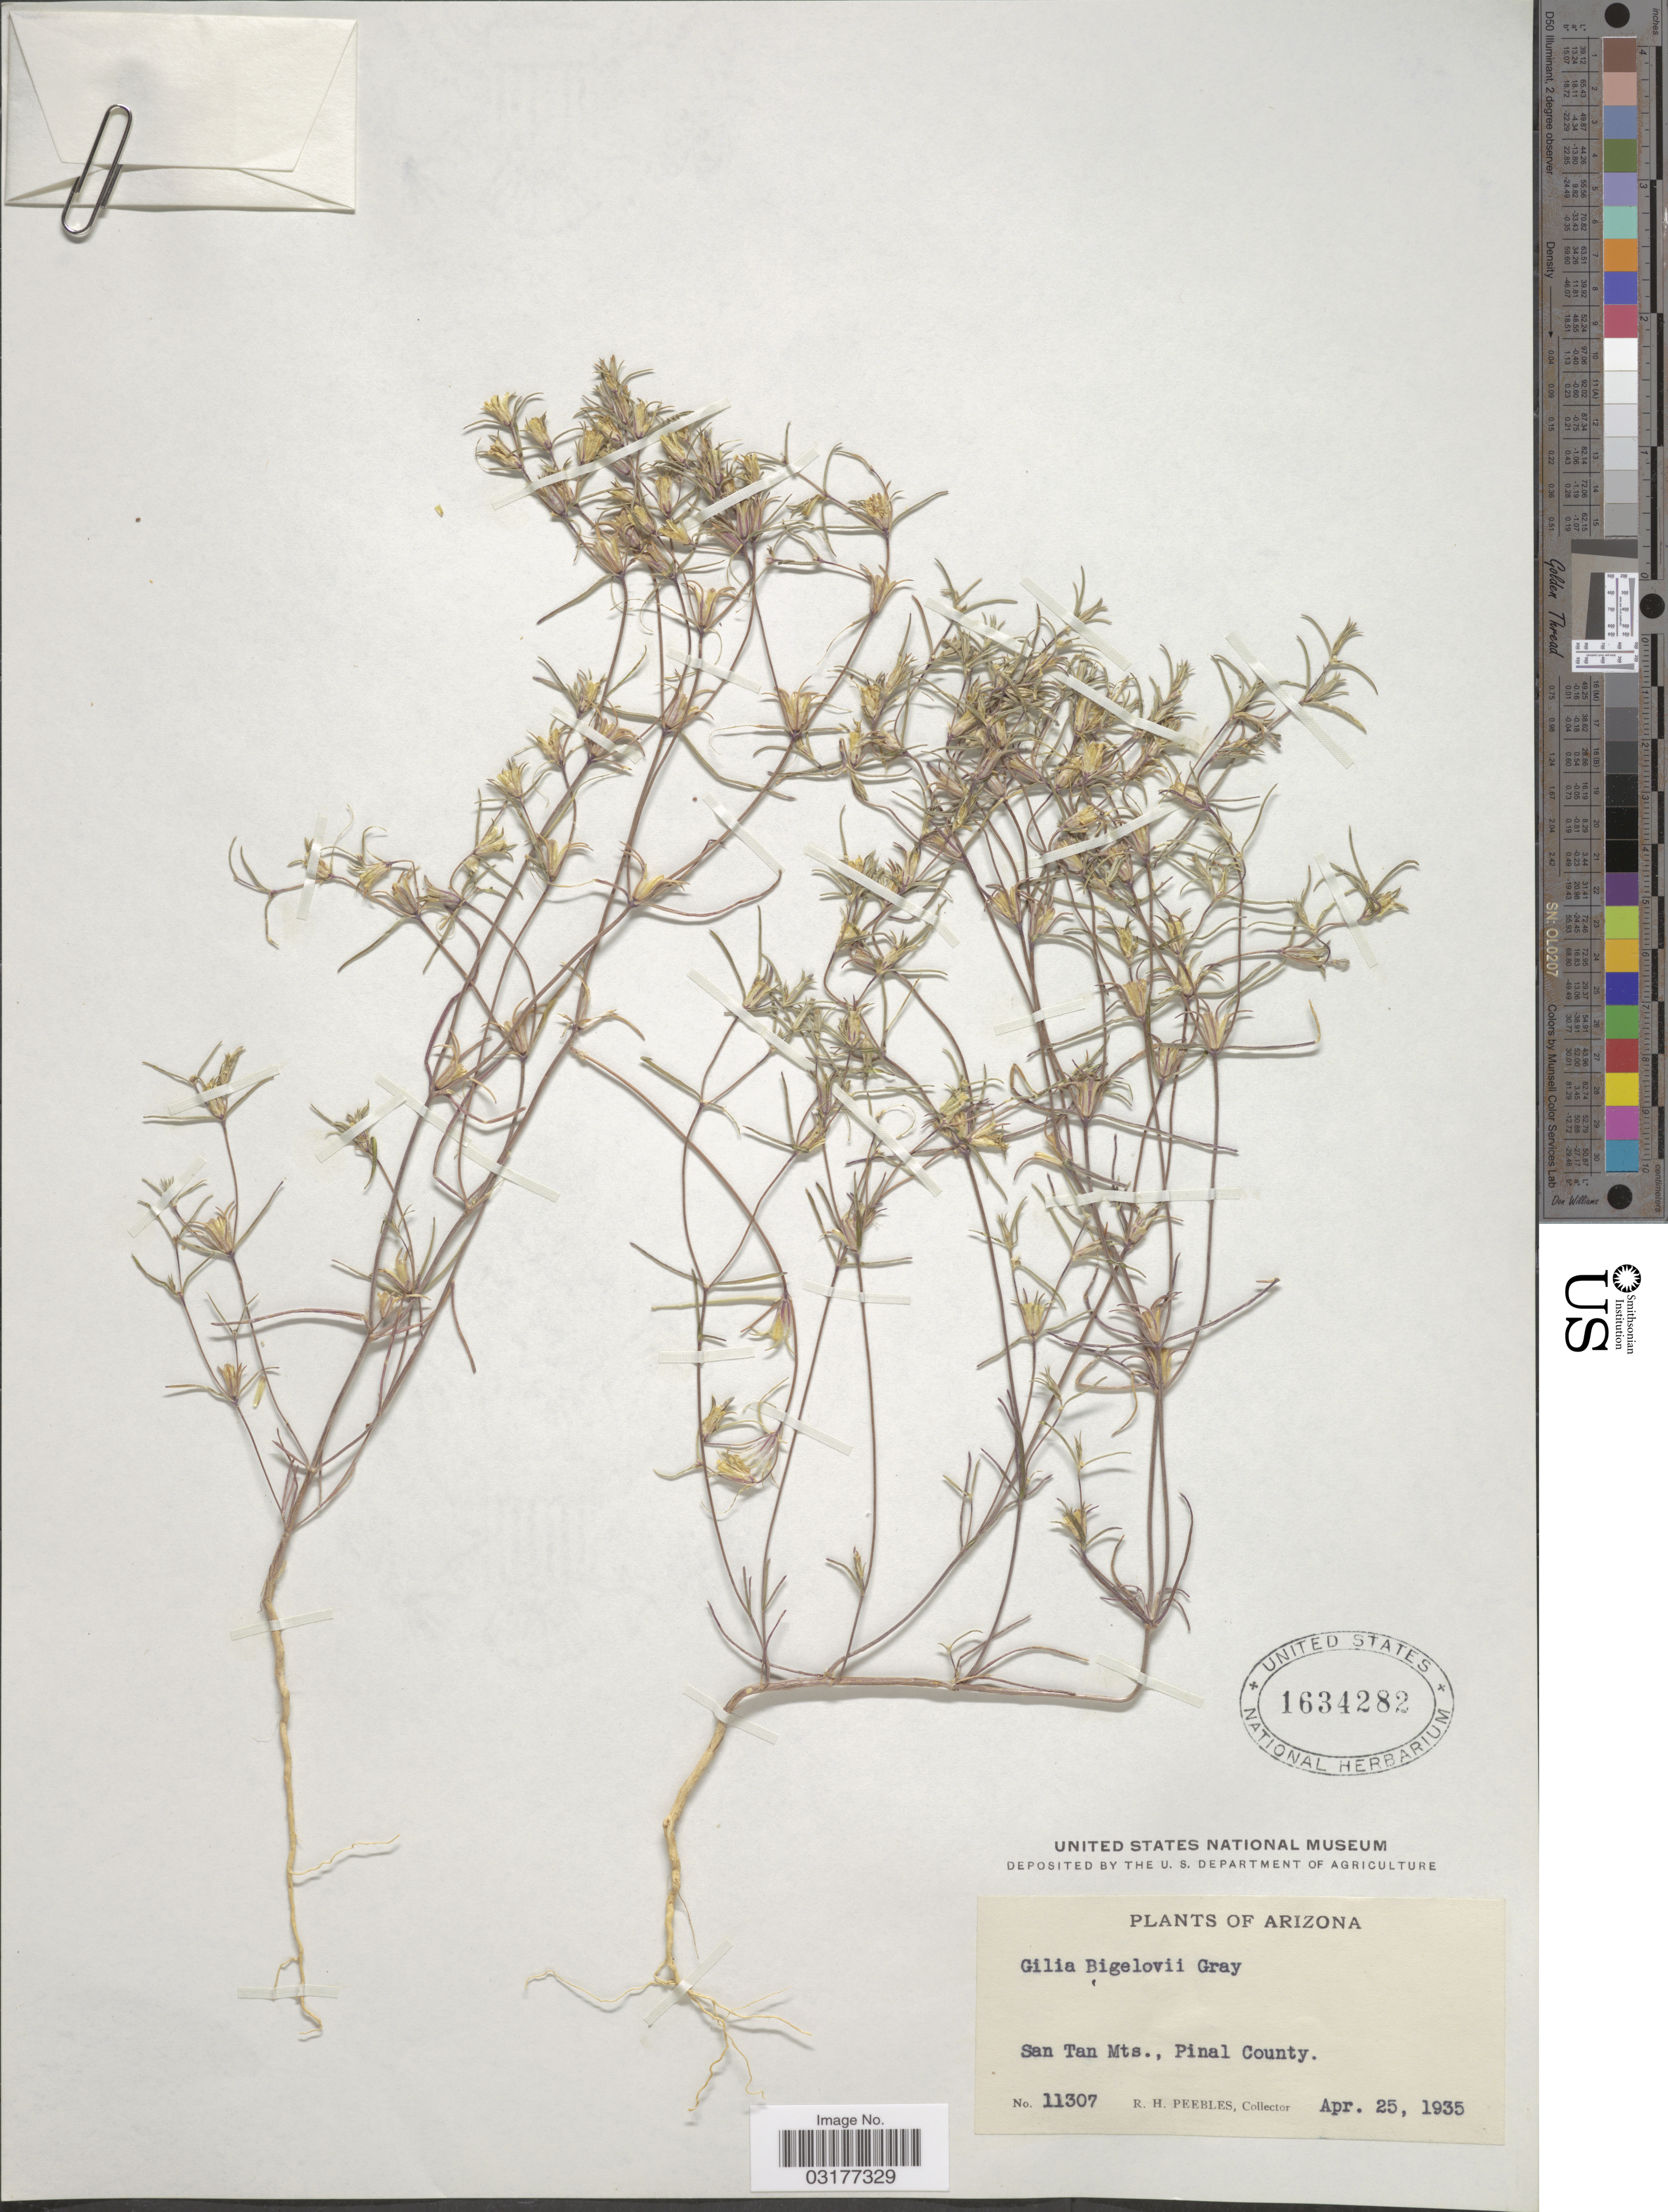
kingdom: Plantae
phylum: Tracheophyta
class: Magnoliopsida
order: Ericales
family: Polemoniaceae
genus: Linanthus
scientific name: Linanthus bigelovii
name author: (A. Gray) Greene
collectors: R. H. Peebles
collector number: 11307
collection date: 1935-04-25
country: United States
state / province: Arizona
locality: San Tan Mts., Pinal County.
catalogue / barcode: US 1634282